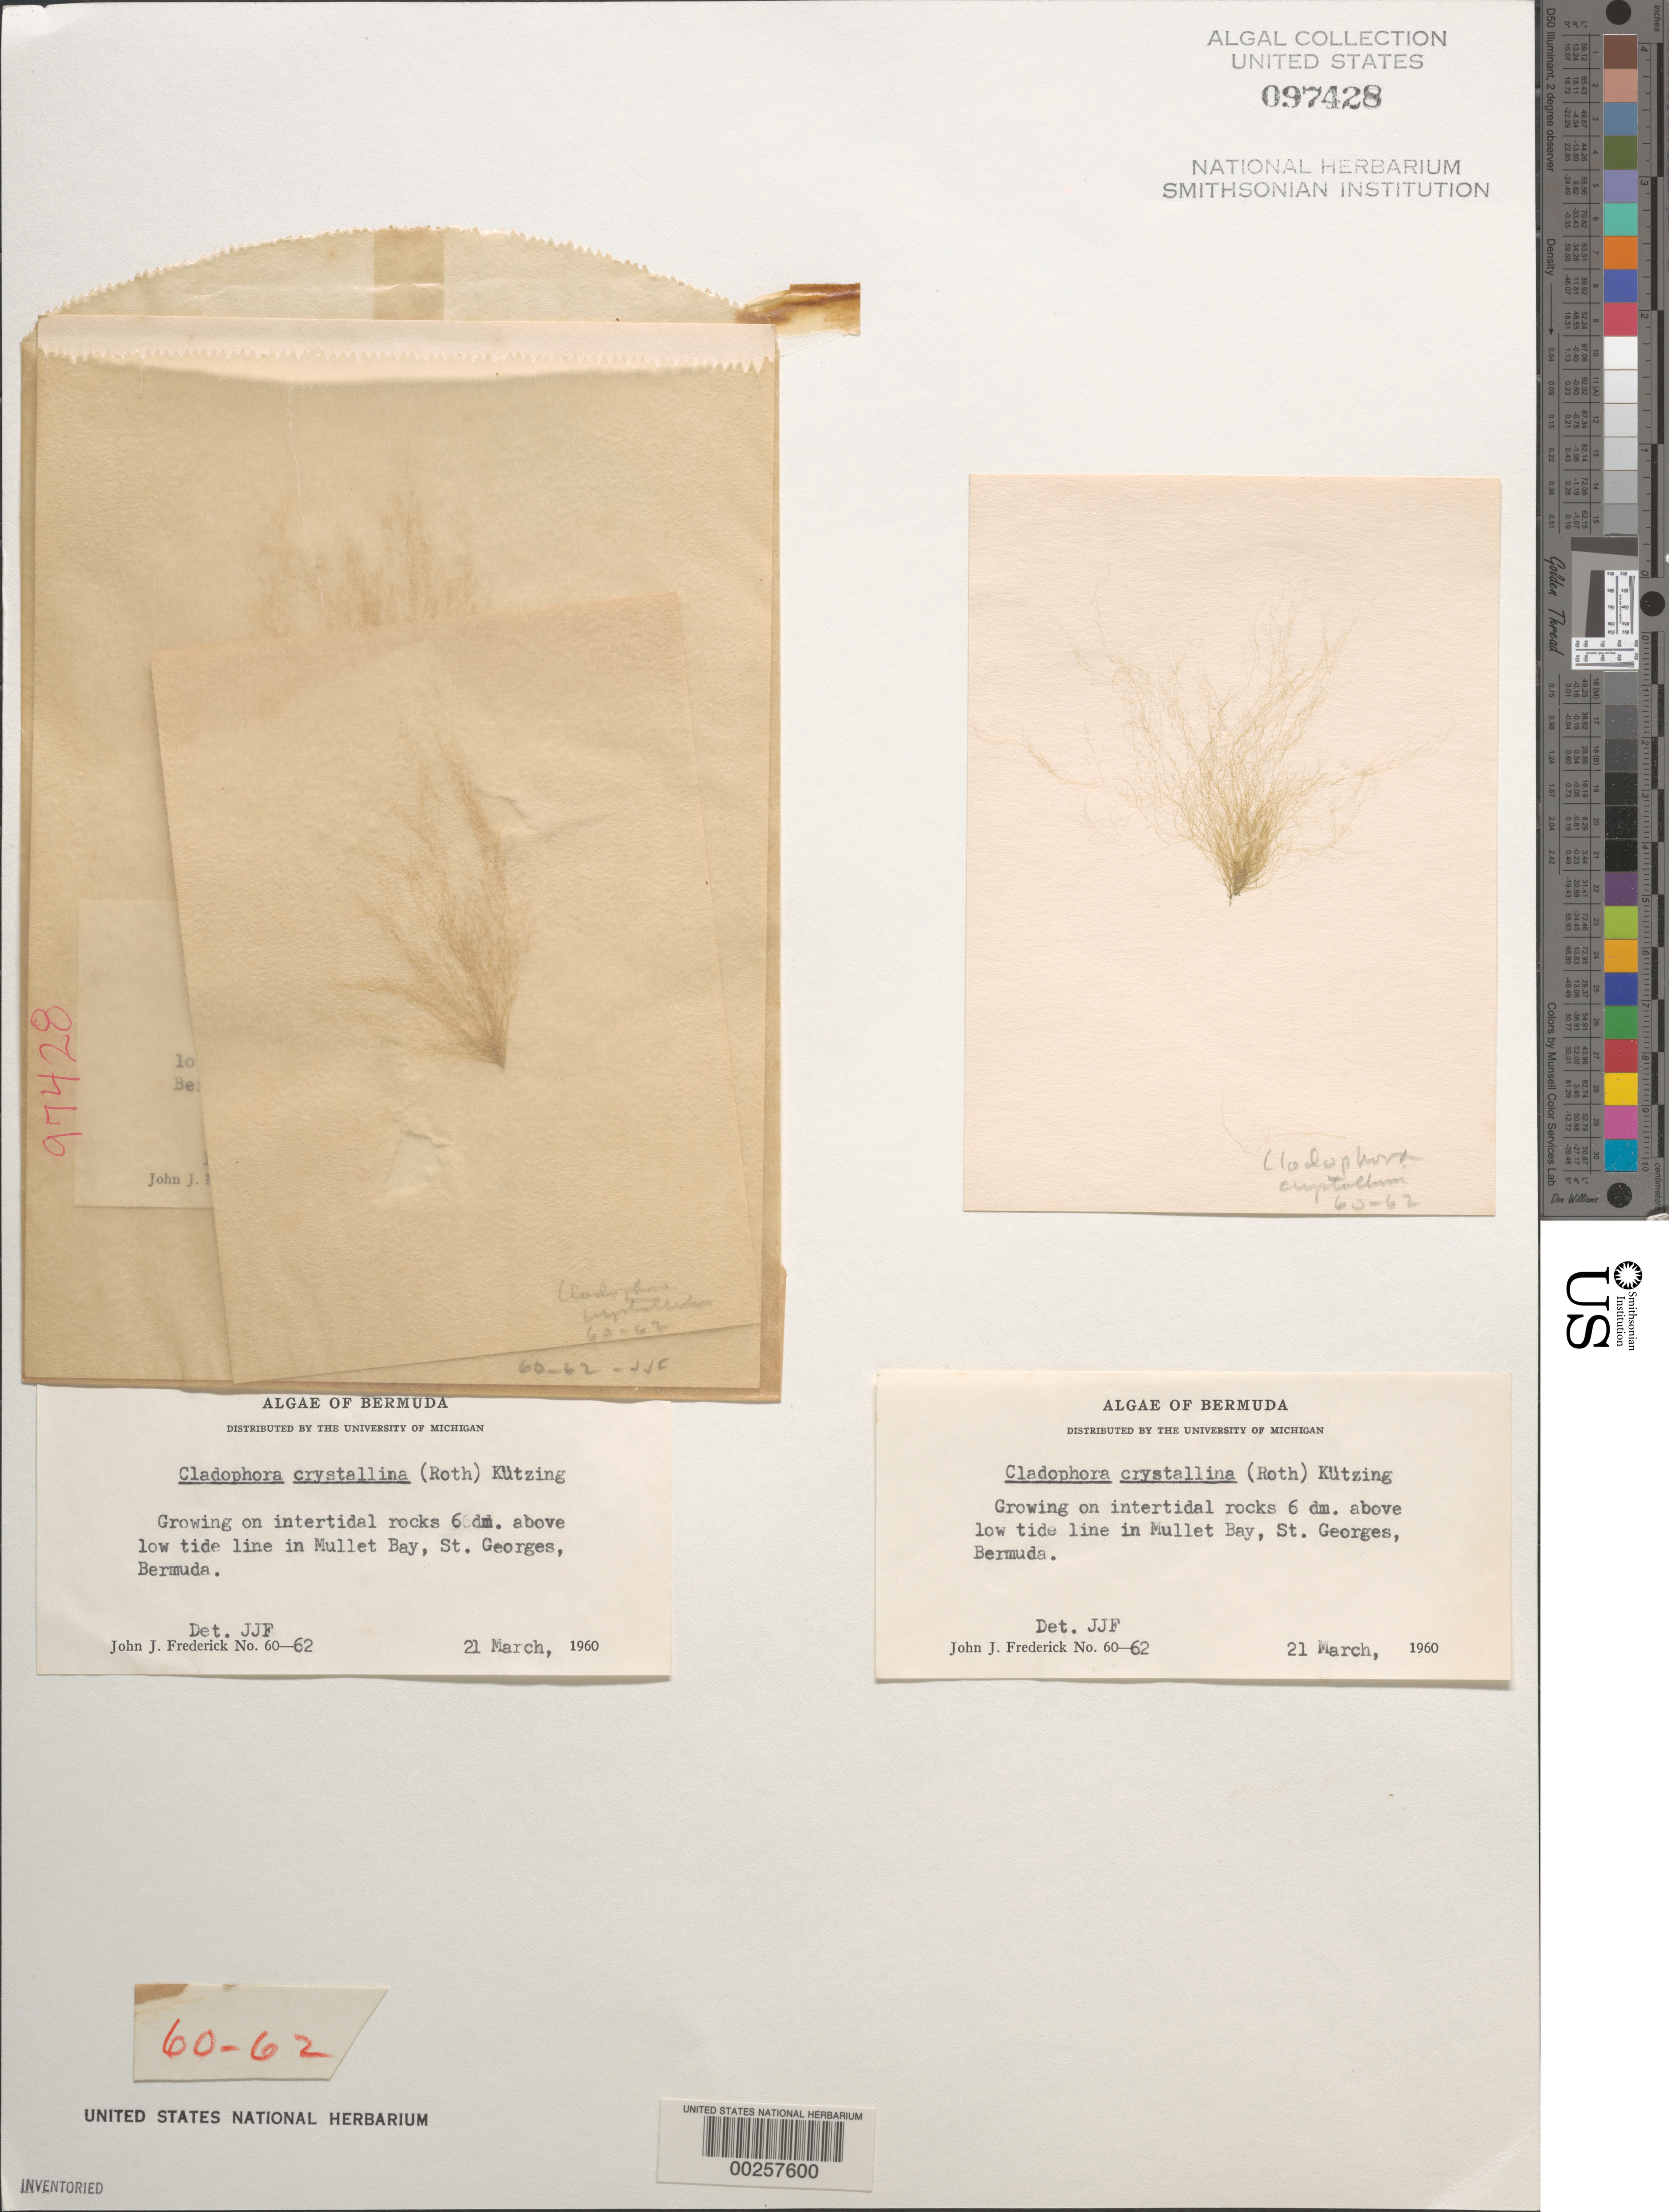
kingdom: Plantae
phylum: Chlorophyta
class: Ulvophyceae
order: Cladophorales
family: Cladophoraceae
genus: Cladophora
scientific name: Cladophora crystallina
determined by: Frederick, J. J.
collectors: J. Frederick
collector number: JJF 60-62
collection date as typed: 21 Mar 1960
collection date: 1960-03-21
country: Bermuda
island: St. George's Island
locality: Mullet Bay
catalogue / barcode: US 97428